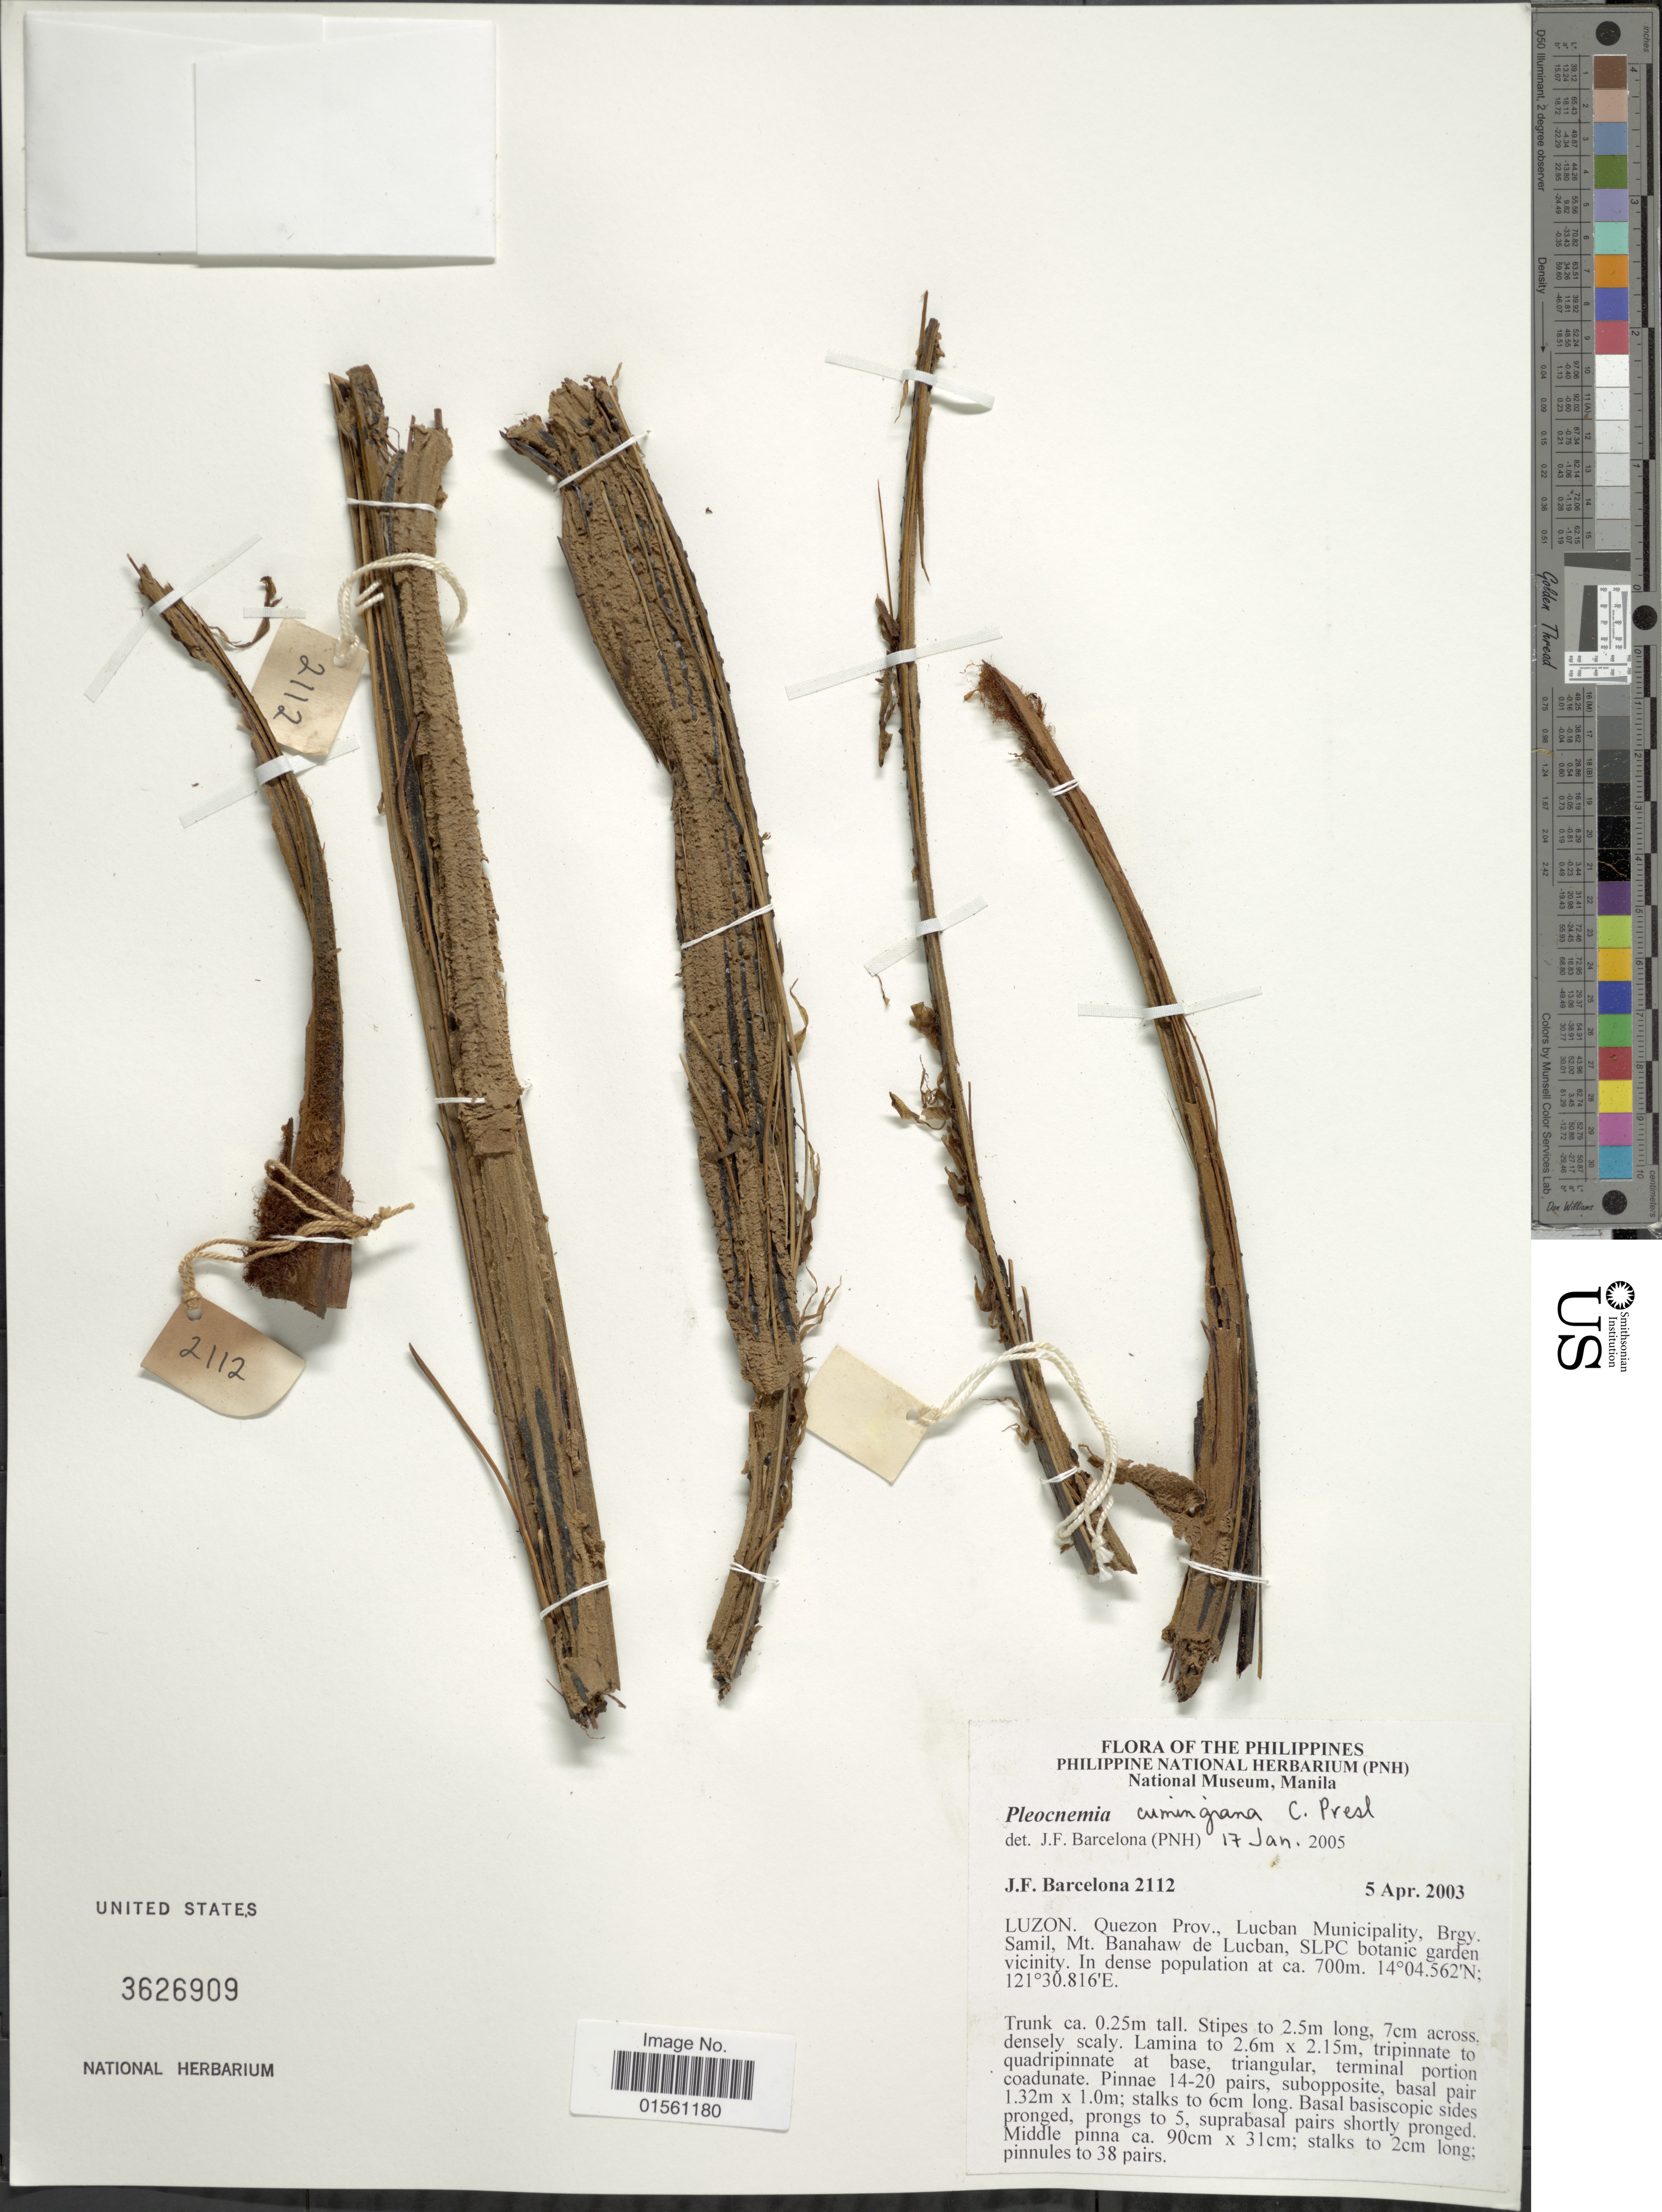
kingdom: Plantae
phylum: Tracheophyta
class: Polypodiopsida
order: Polypodiales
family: Dryopteridaceae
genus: Pleocnemia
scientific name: Pleocnemia sp.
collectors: J. F. Barcelona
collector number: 2112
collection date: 2003-04-05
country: Philippines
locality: Luzon, Quezon Prov., Lucban Municipality, Brgy Samil, Mt. Banahaw de Lucban, SLPC botanic garden vicinity.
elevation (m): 700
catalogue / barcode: US 3626909